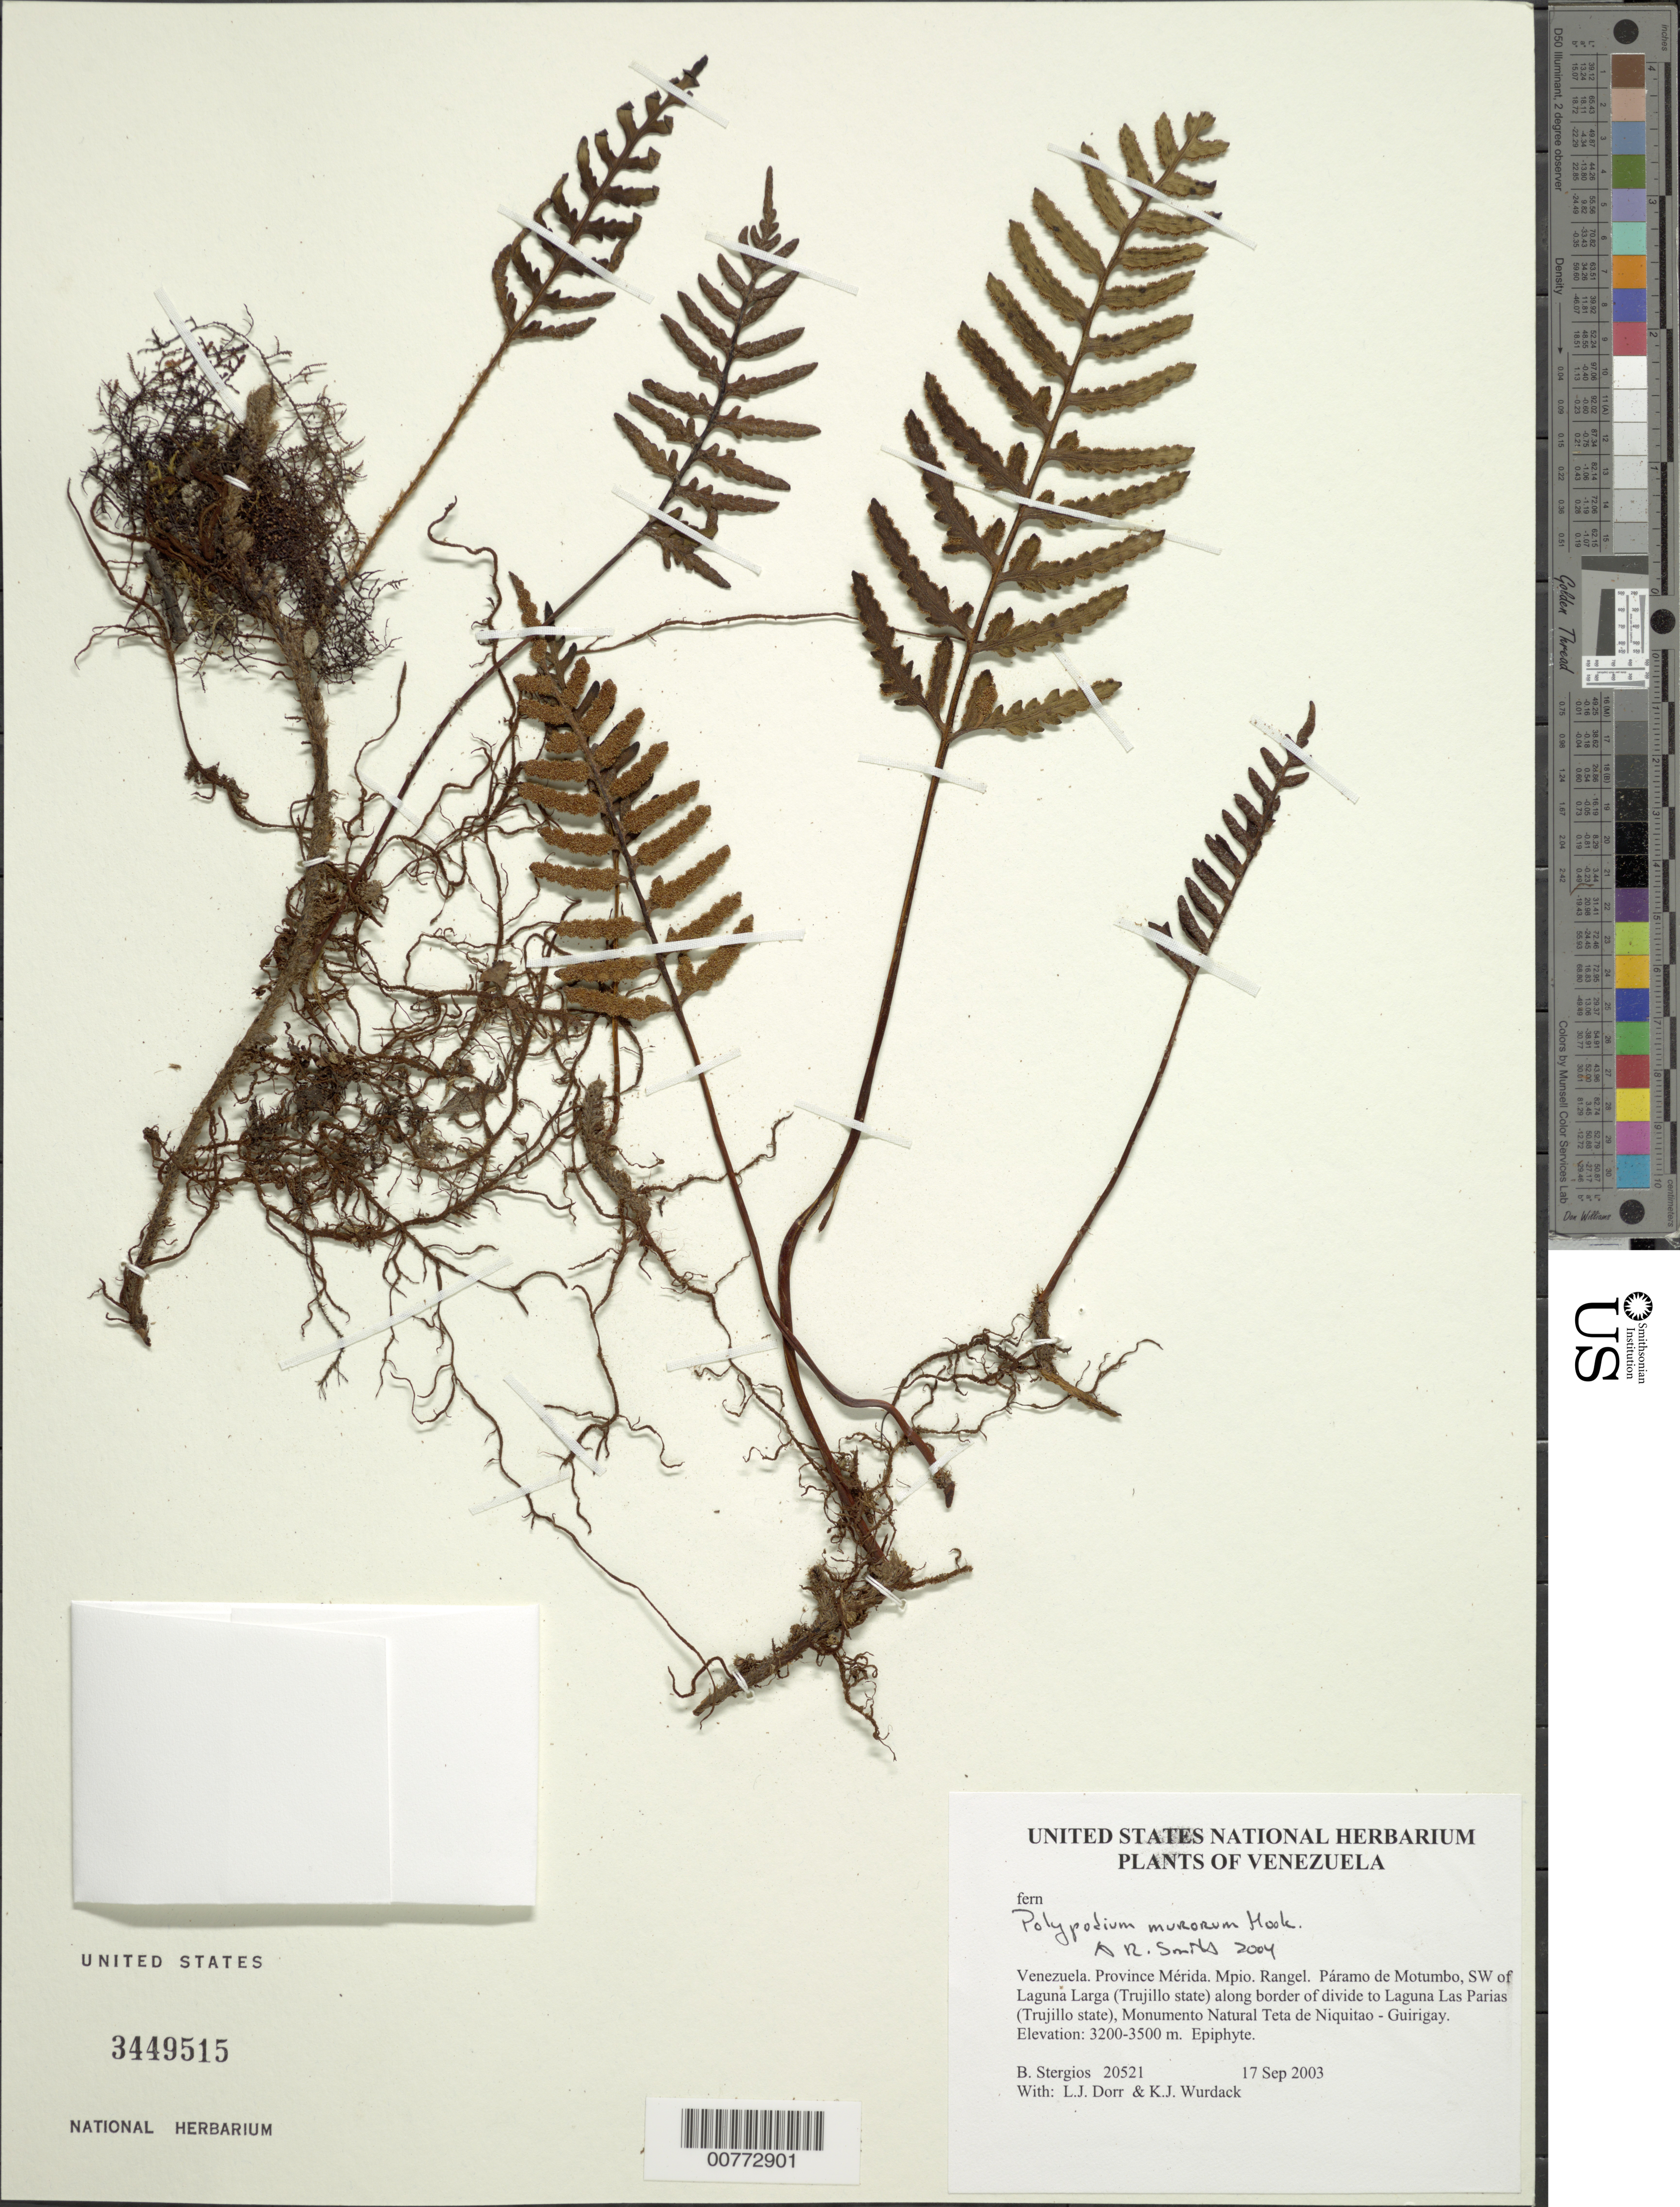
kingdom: Plantae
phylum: Tracheophyta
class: Polypodiopsida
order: Polypodiales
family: Polypodiaceae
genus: Pleopeltis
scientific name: Pleopeltis murorum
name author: (Hook.) A.R. Sm. & Tejero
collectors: B. G. Stergios, L. J. Dorr & K. Wurdack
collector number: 20521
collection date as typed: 17 Sep 2003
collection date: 2003-09-17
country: Venezuela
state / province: Mérida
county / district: Rangel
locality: Páramo de Motumbo, NW of Laguna Larga (Trujillo state), Monumento Natural Teta de Niquitao - Guirigay.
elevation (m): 3200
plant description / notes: PORT, US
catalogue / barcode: US 3449515